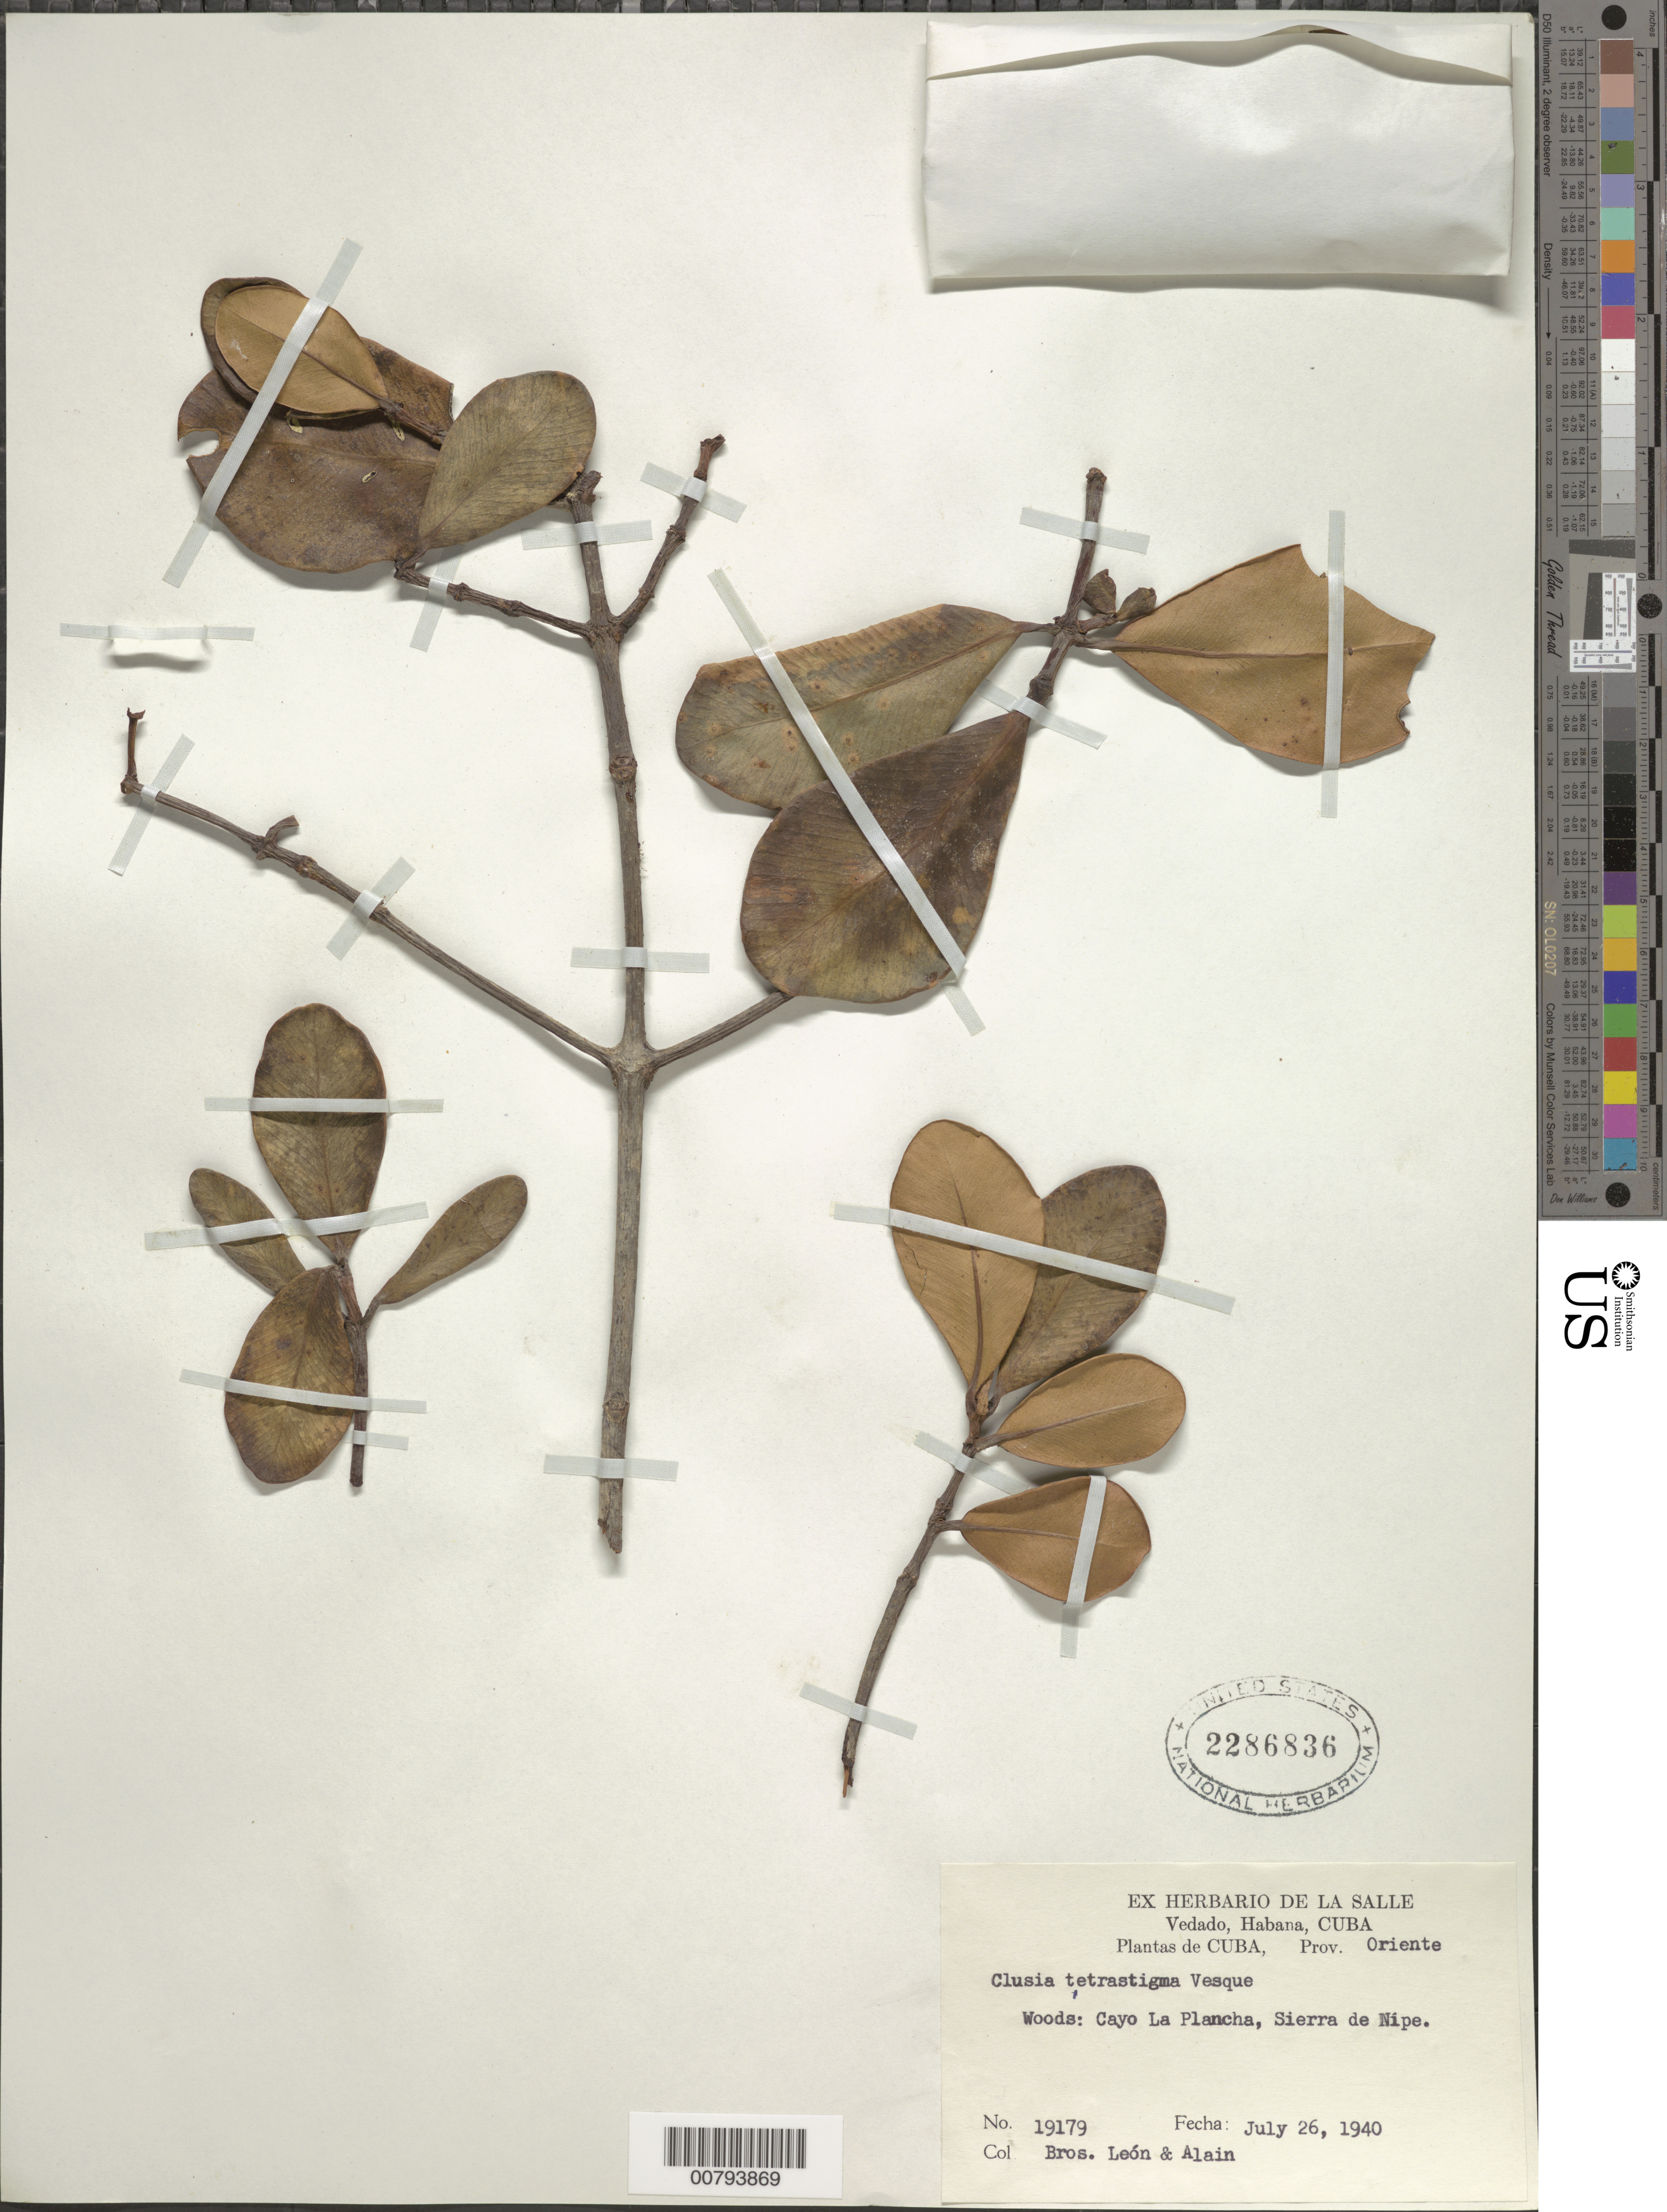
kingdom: Plantae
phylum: Tracheophyta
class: Magnoliopsida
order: Malpighiales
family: Clusiaceae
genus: Clusia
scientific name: Clusia tetrastigma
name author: Vesque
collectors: Bro. León & A. H. Liogier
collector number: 19179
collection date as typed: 26 Jul 1940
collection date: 1940-07-26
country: Cuba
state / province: Oriente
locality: Cayo La Plancha, Sierra de Nipe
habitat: Woods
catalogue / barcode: US 2286836